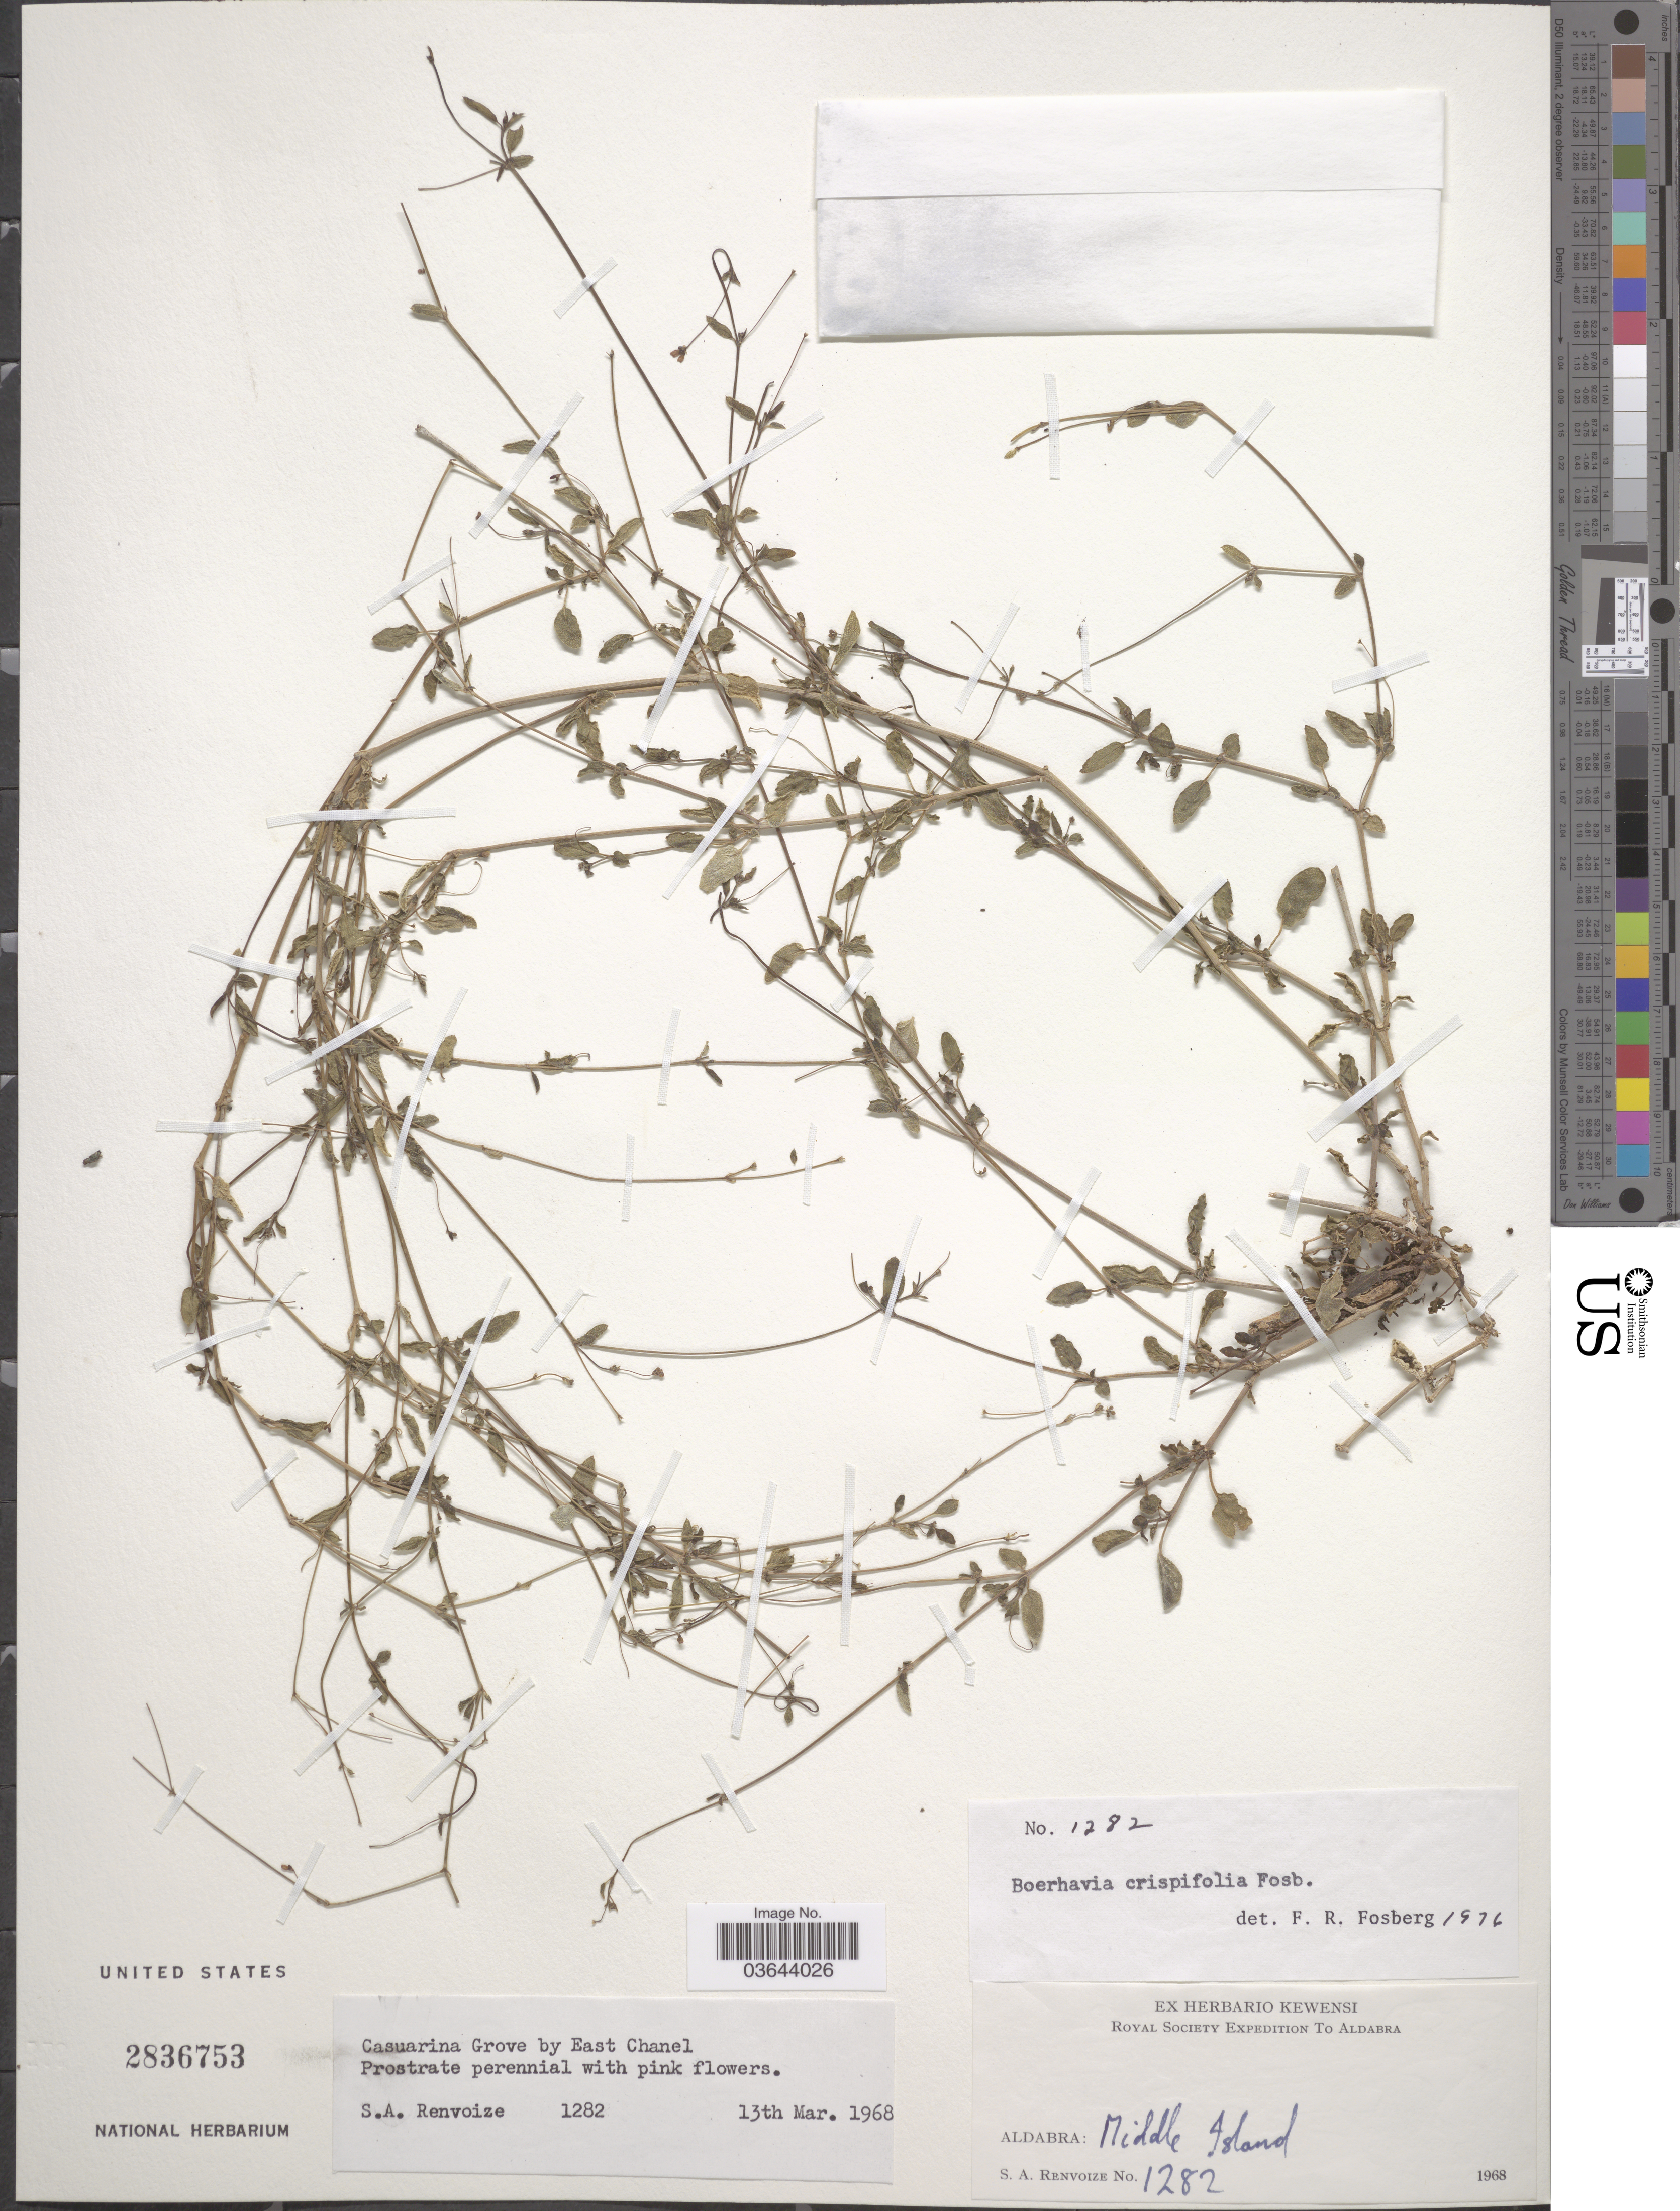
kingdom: Plantae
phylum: Tracheophyta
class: Magnoliopsida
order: Caryophyllales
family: Nyctaginaceae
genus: Boerhavia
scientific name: Boerhavia crispifolia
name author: Fosberg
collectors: S. A. Renvoize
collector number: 1282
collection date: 1968-03-13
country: Seychelles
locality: Aldabra: Middle Island. Casuarina Grove by East Chanel.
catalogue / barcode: US 2836753